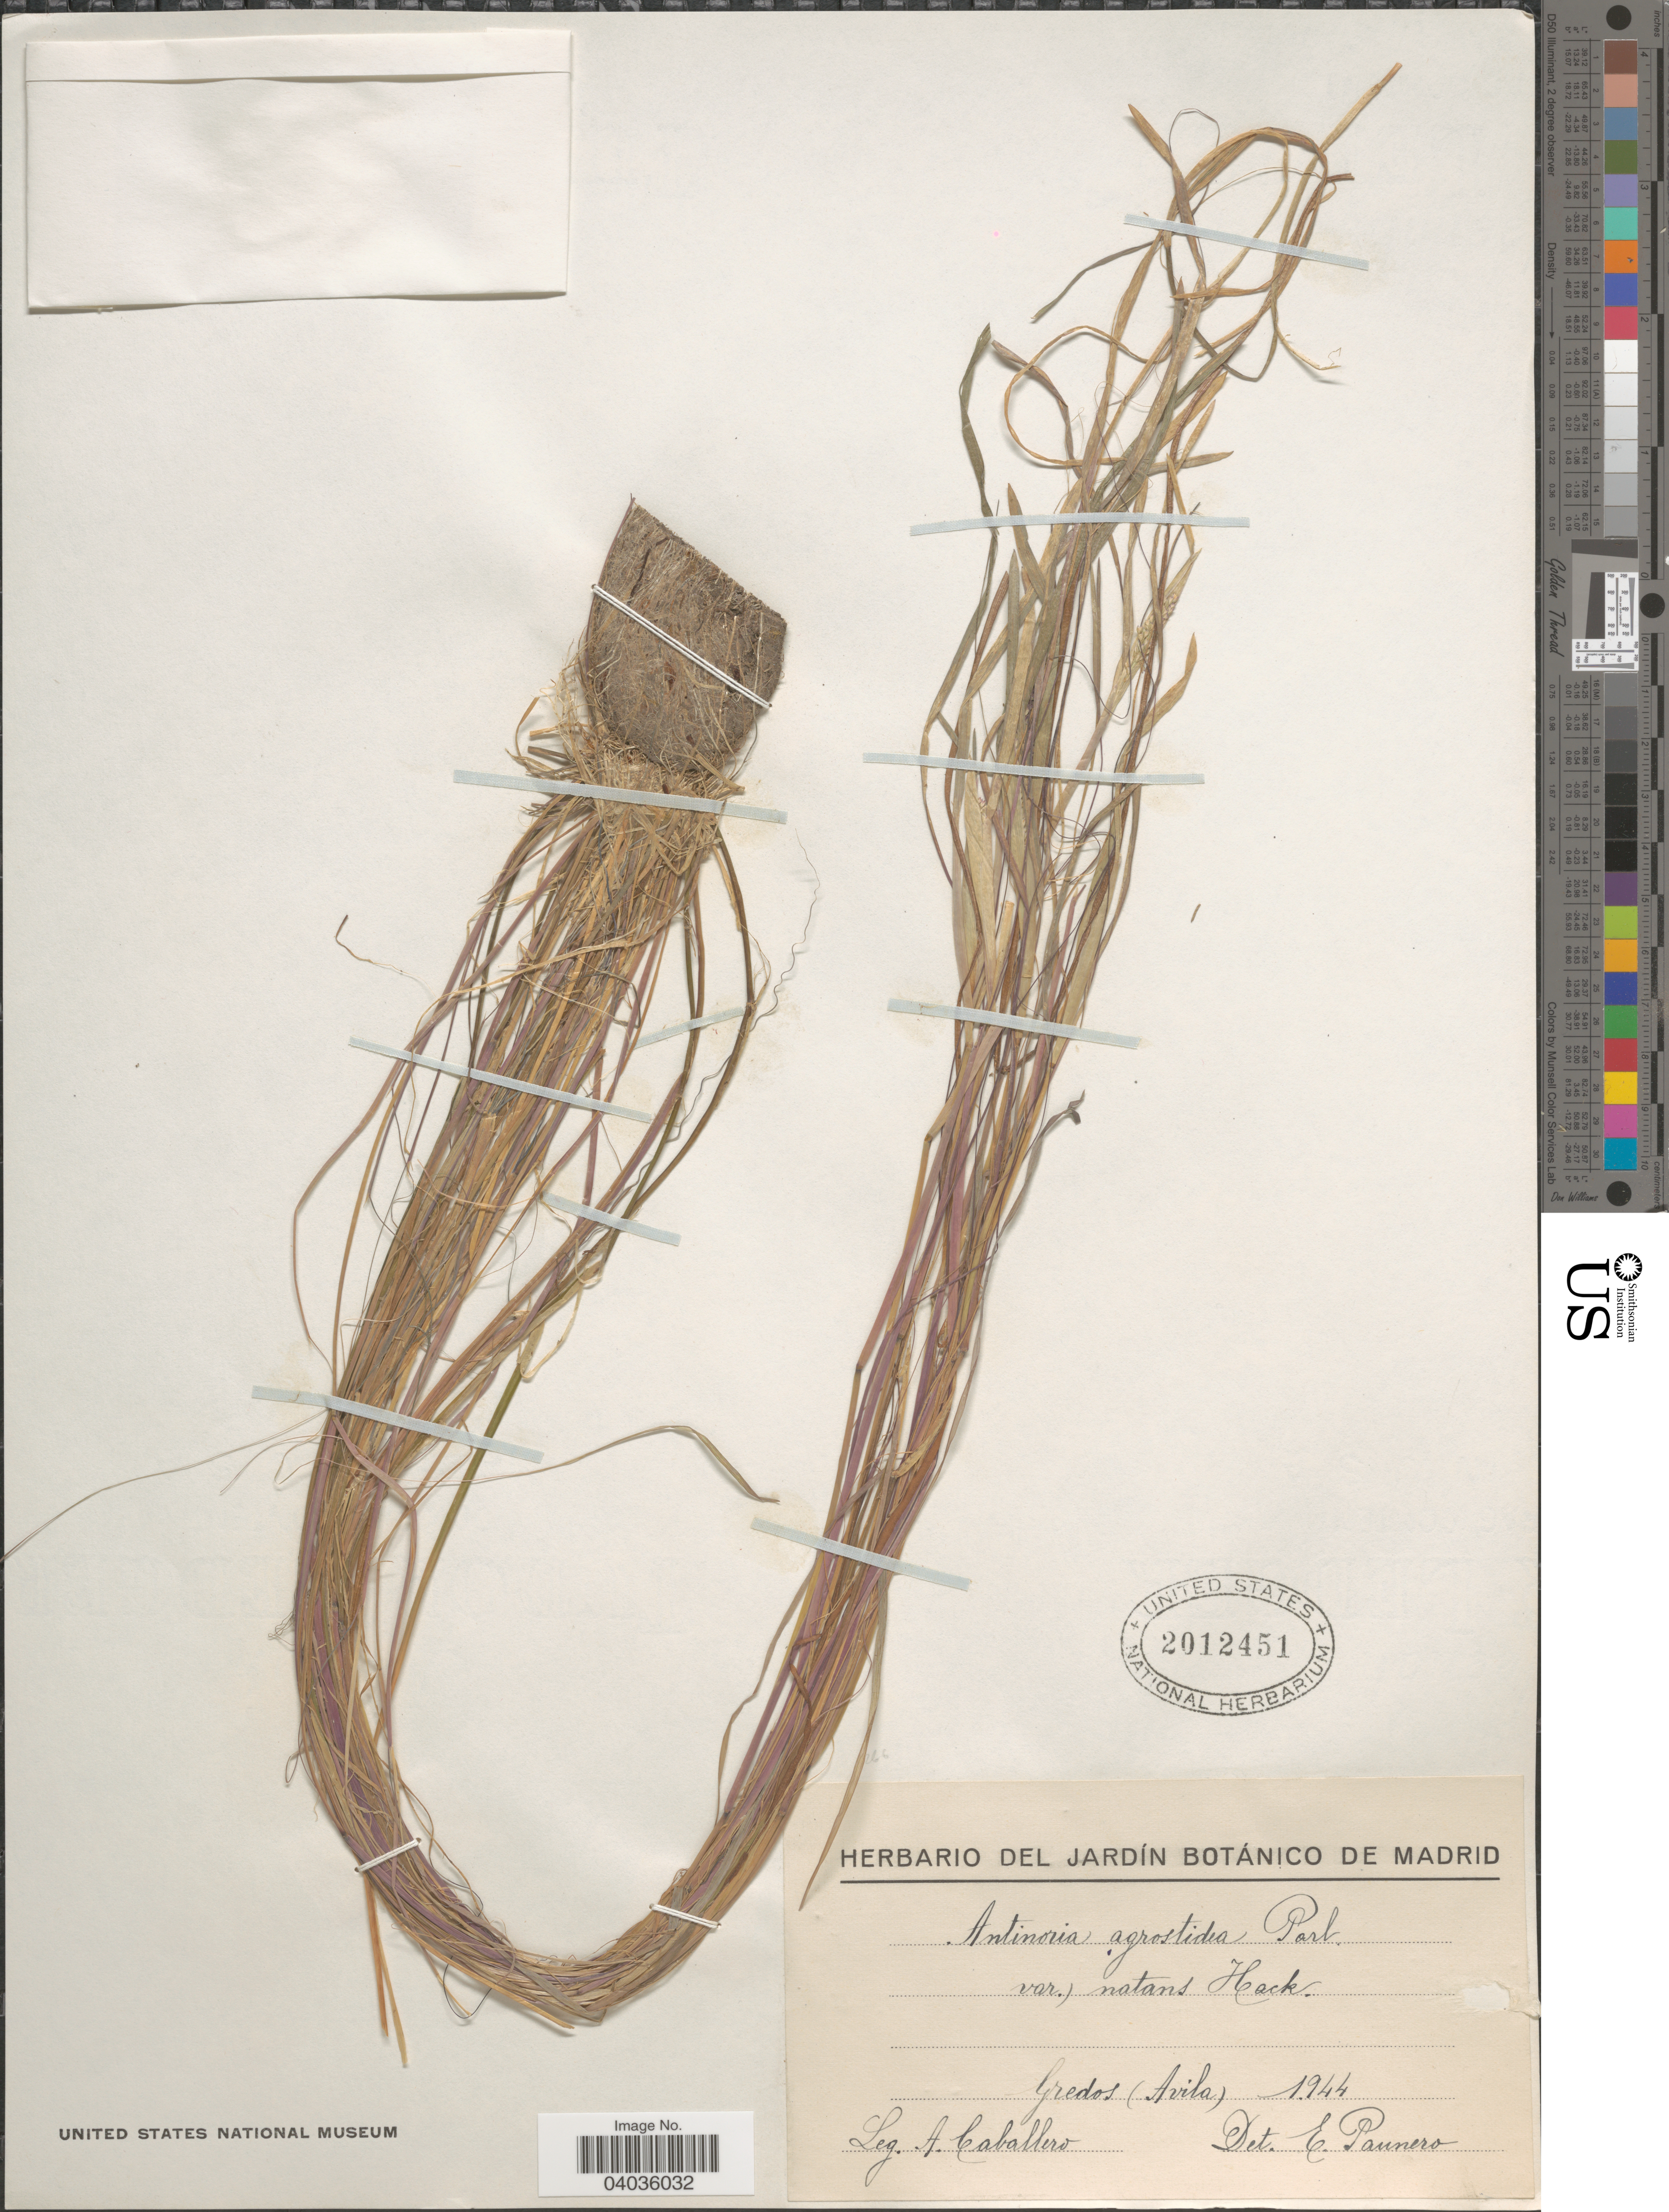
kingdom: Plantae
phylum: Tracheophyta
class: Liliopsida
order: Poales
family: Poaceae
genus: Antinoria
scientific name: Antinoria agrostidea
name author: (DC.) Parl.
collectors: A. Caballero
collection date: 1944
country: Spain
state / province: Madrid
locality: Gredos (Avila).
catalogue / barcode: US 2012451